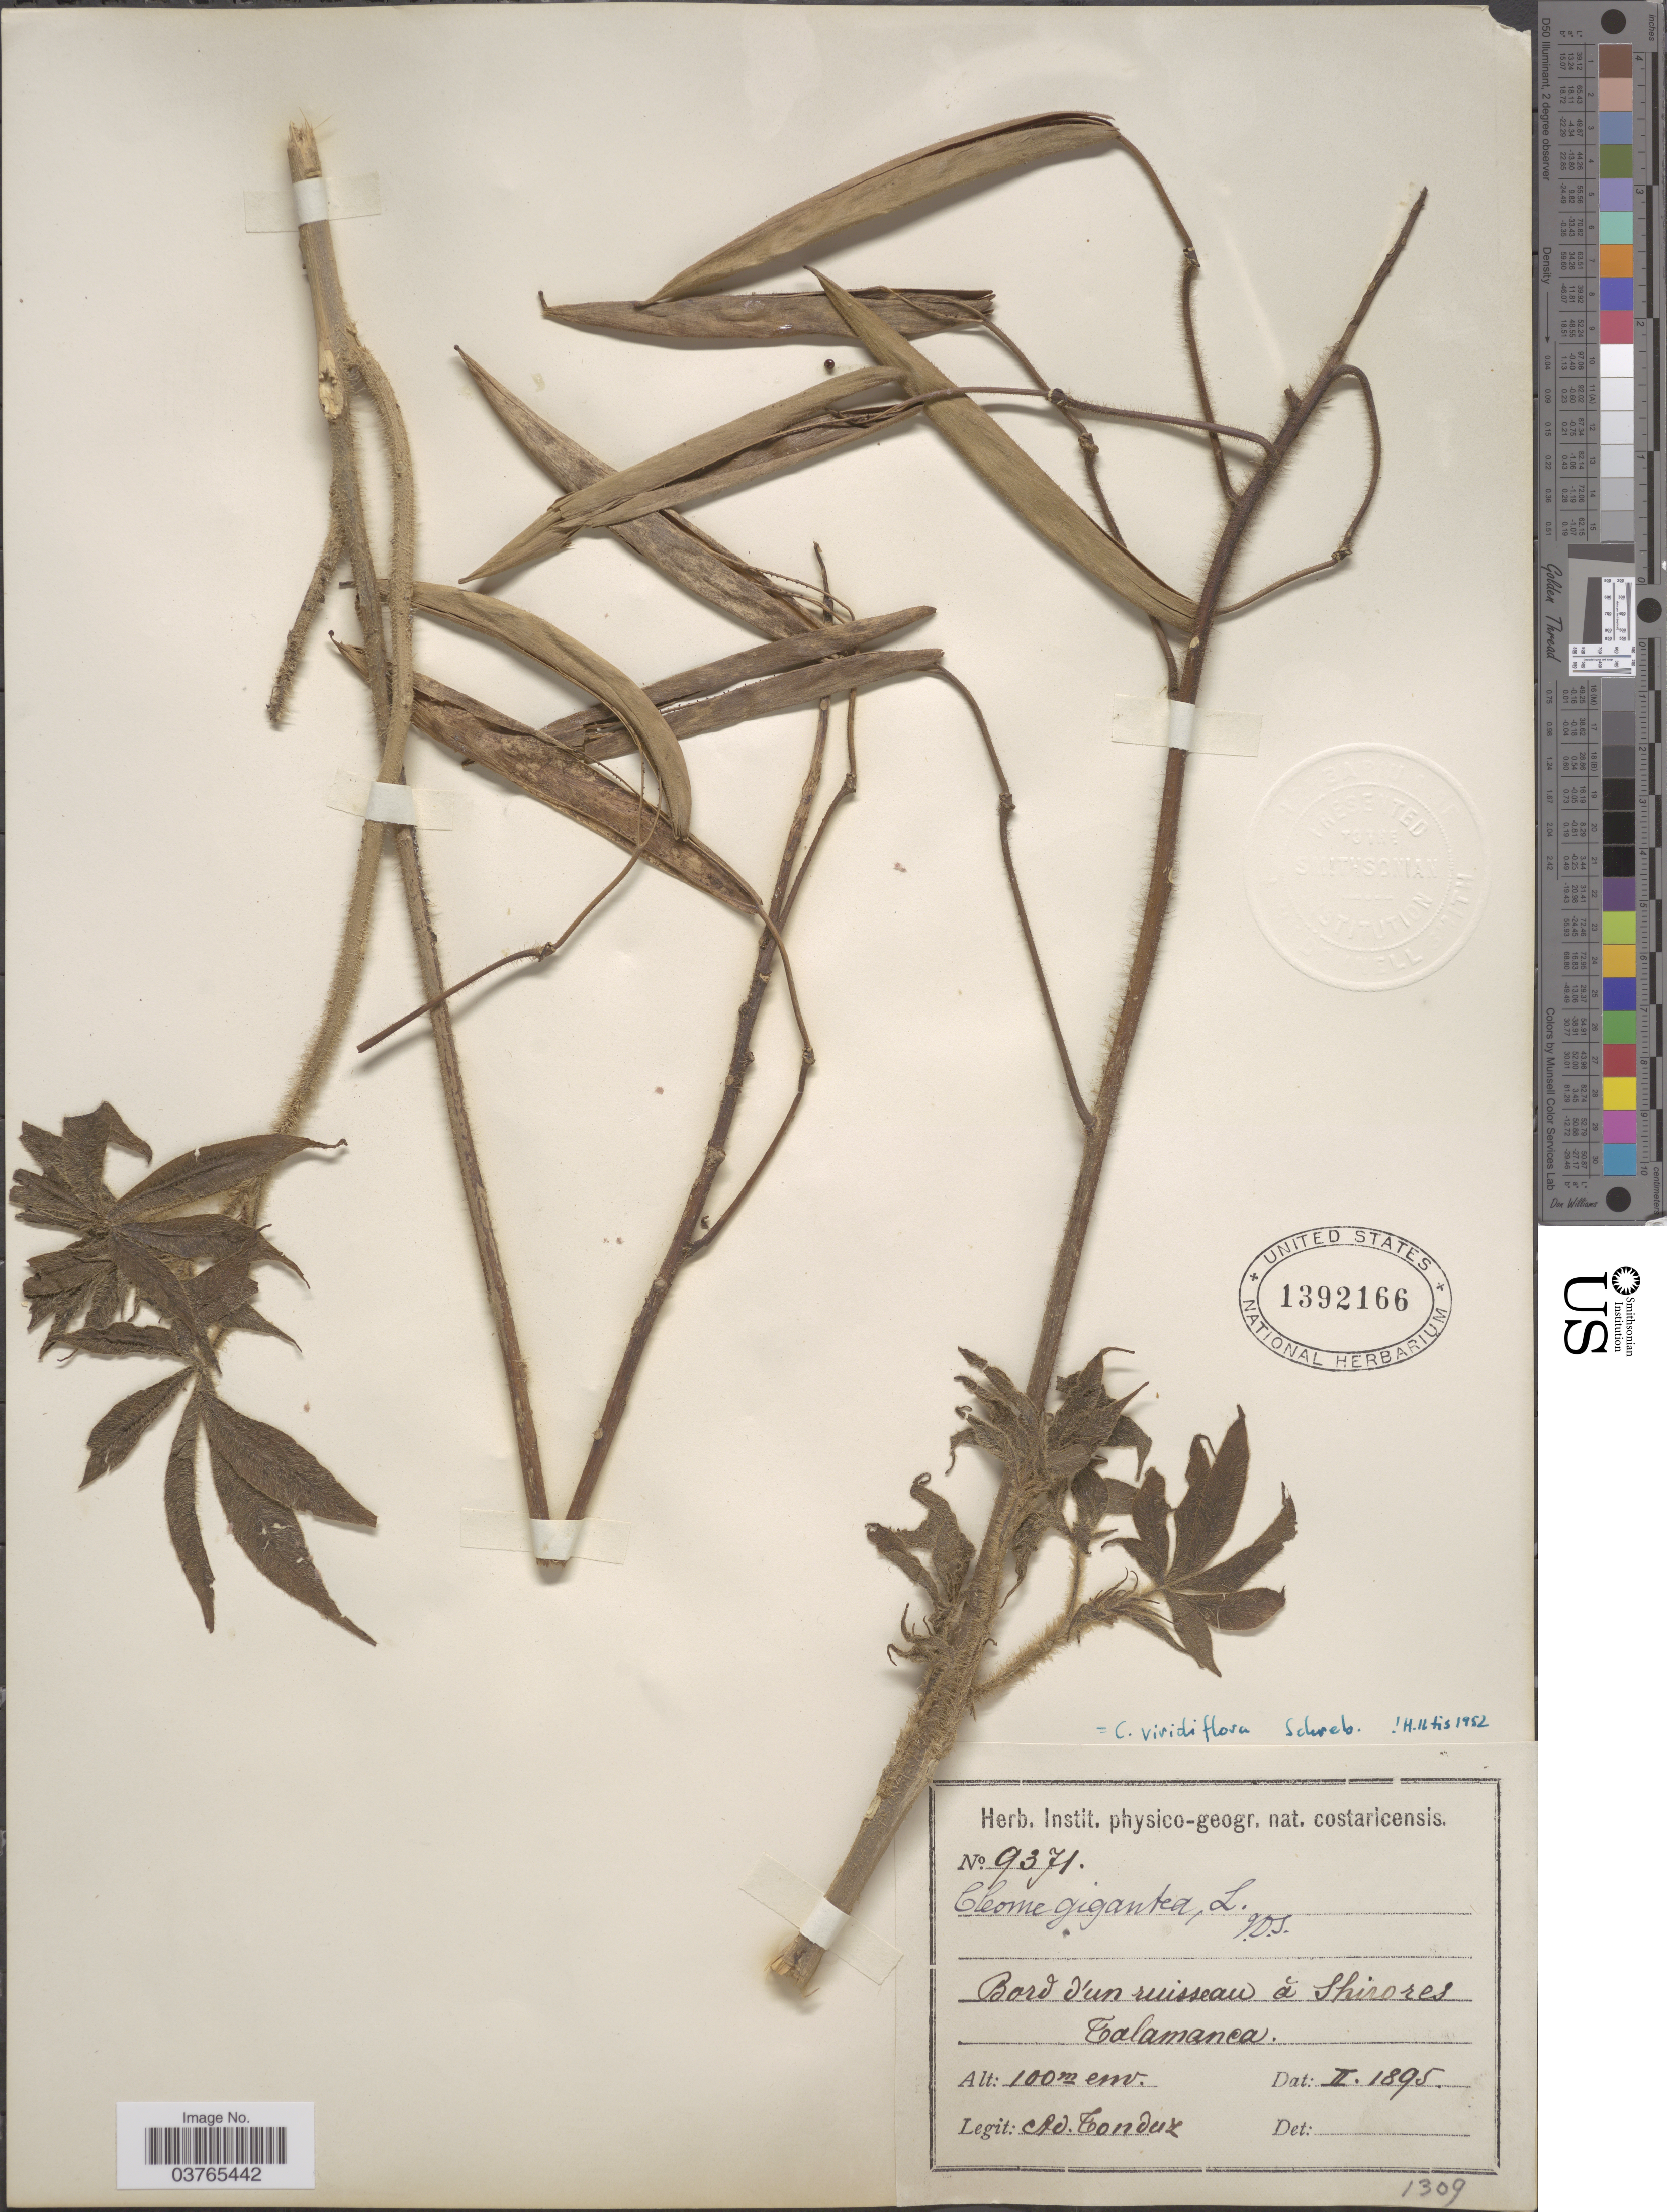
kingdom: Plantae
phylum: Tracheophyta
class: Magnoliopsida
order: Brassicales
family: Cleomaceae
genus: Melidiscus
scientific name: Melidiscus gigantea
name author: (L.) Raf.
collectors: A. Tonduz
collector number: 9371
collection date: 1895-02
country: Costa Rica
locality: Bord d'un ruisseau á Shirores. Talamanca.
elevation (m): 100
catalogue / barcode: US 1392166